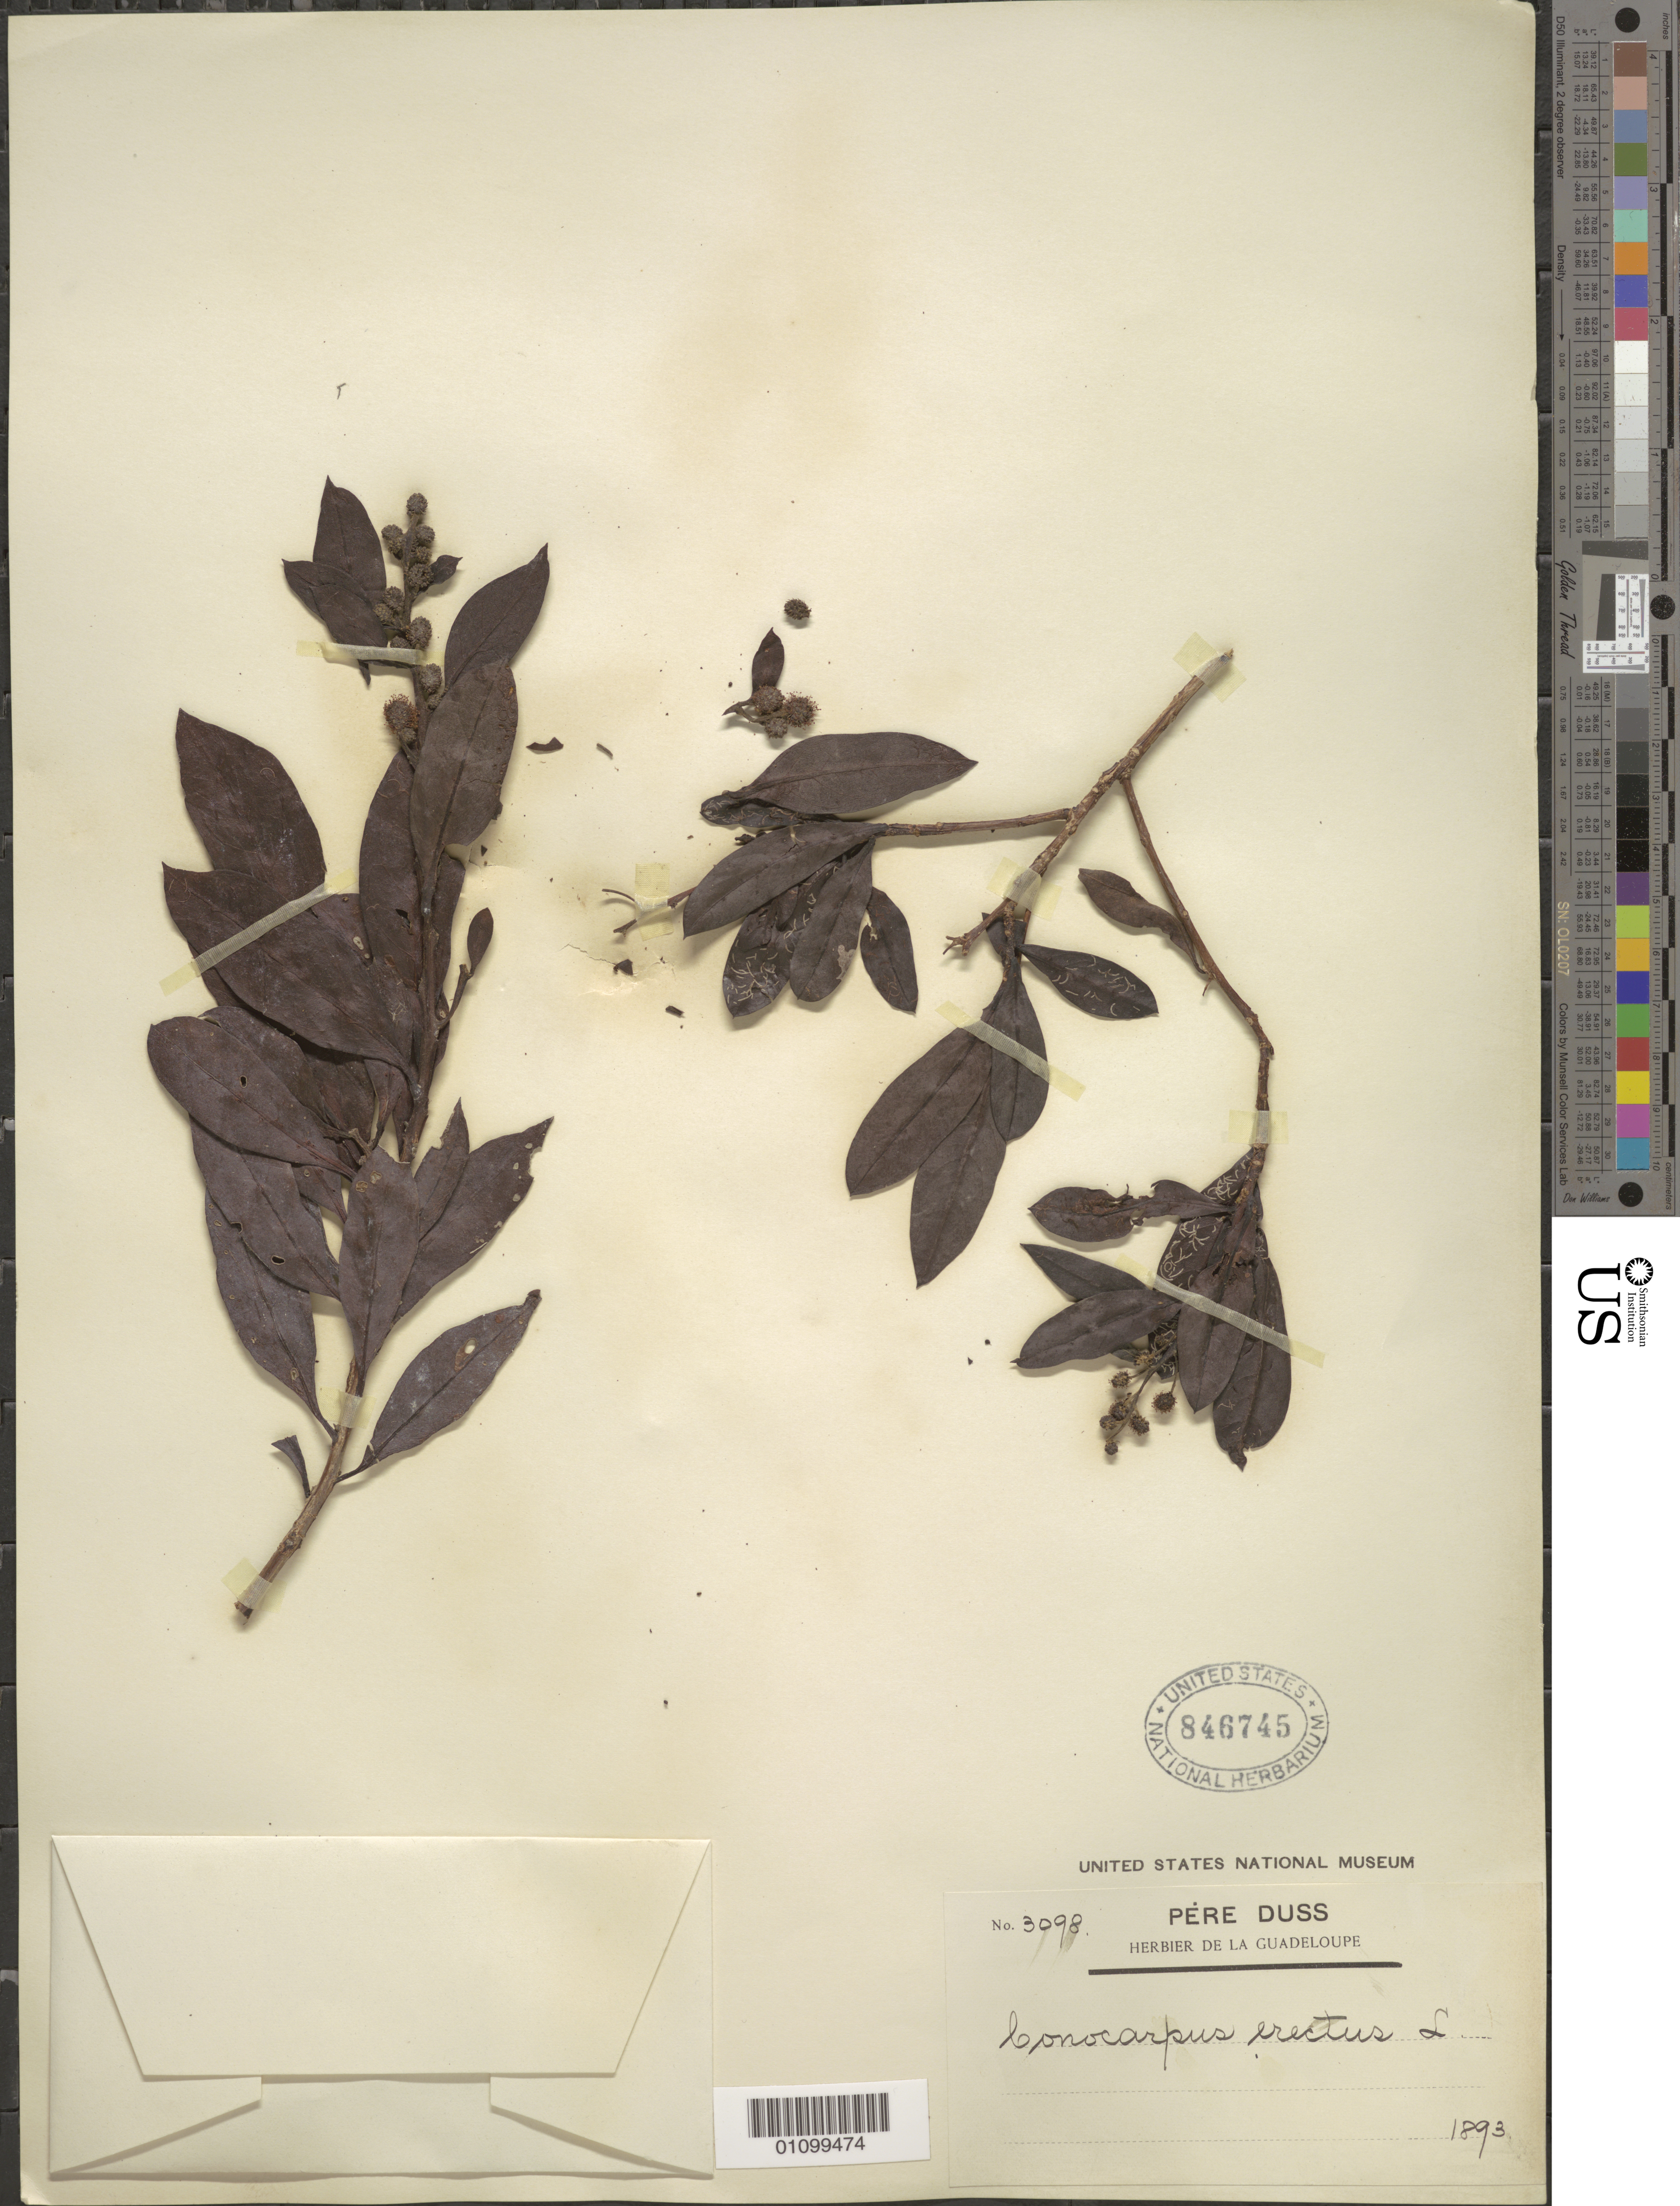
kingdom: Plantae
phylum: Tracheophyta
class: Magnoliopsida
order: Myrtales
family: Combretaceae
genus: Conocarpus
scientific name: Conocarpus erectus var. erectus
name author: L.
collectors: Père Duss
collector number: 3098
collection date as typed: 1893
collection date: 1893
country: Guadeloupe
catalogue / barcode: US 846745